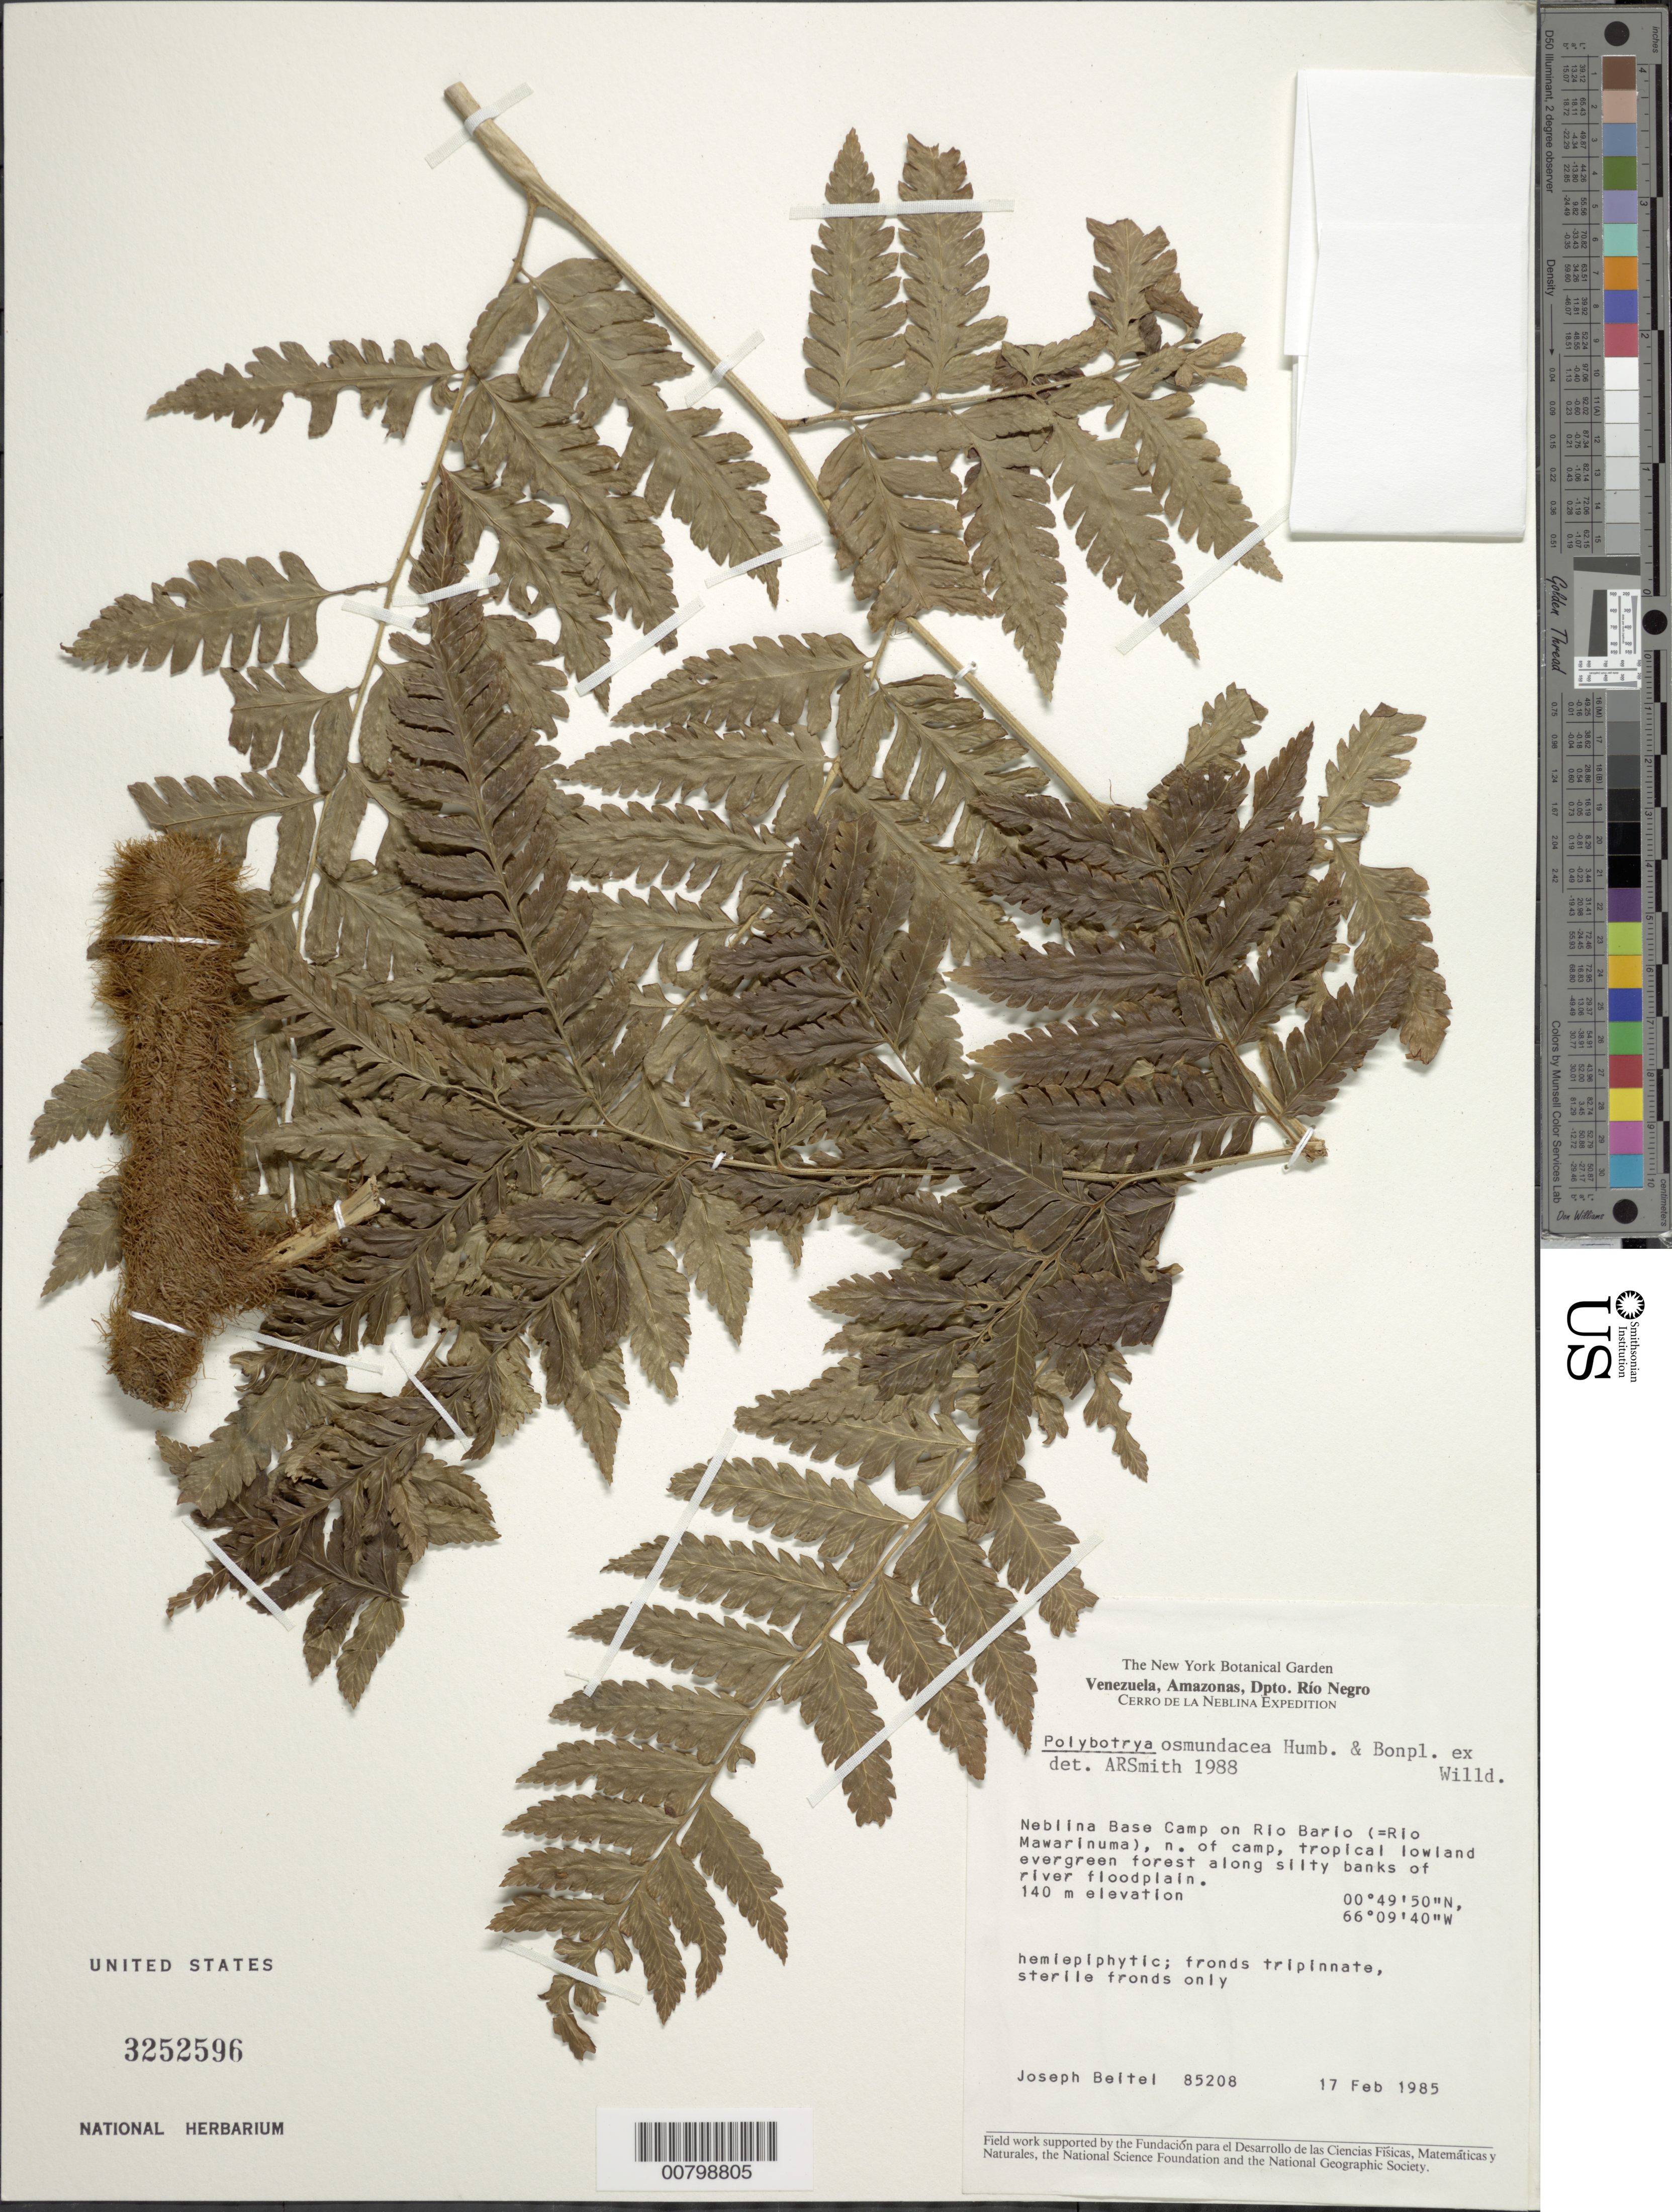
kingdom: Plantae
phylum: Tracheophyta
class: Polypodiopsida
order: Polypodiales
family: Dryopteridaceae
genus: Polybotrya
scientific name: Polybotrya osmundacea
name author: Humb. & Bonpl. ex Willd.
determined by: Smith, Alan R., (UC)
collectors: J. M. Beitel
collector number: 85208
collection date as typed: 17-Feb-85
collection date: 1985-02-17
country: Venezuela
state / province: Amazonas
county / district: Río Negro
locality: Neblina Base Camp on Río Barío (Río Mawarinuma), N of Base Camp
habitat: Tropical lowland evergreen forest along silty banks of river floodplain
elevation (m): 140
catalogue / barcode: US 3252596